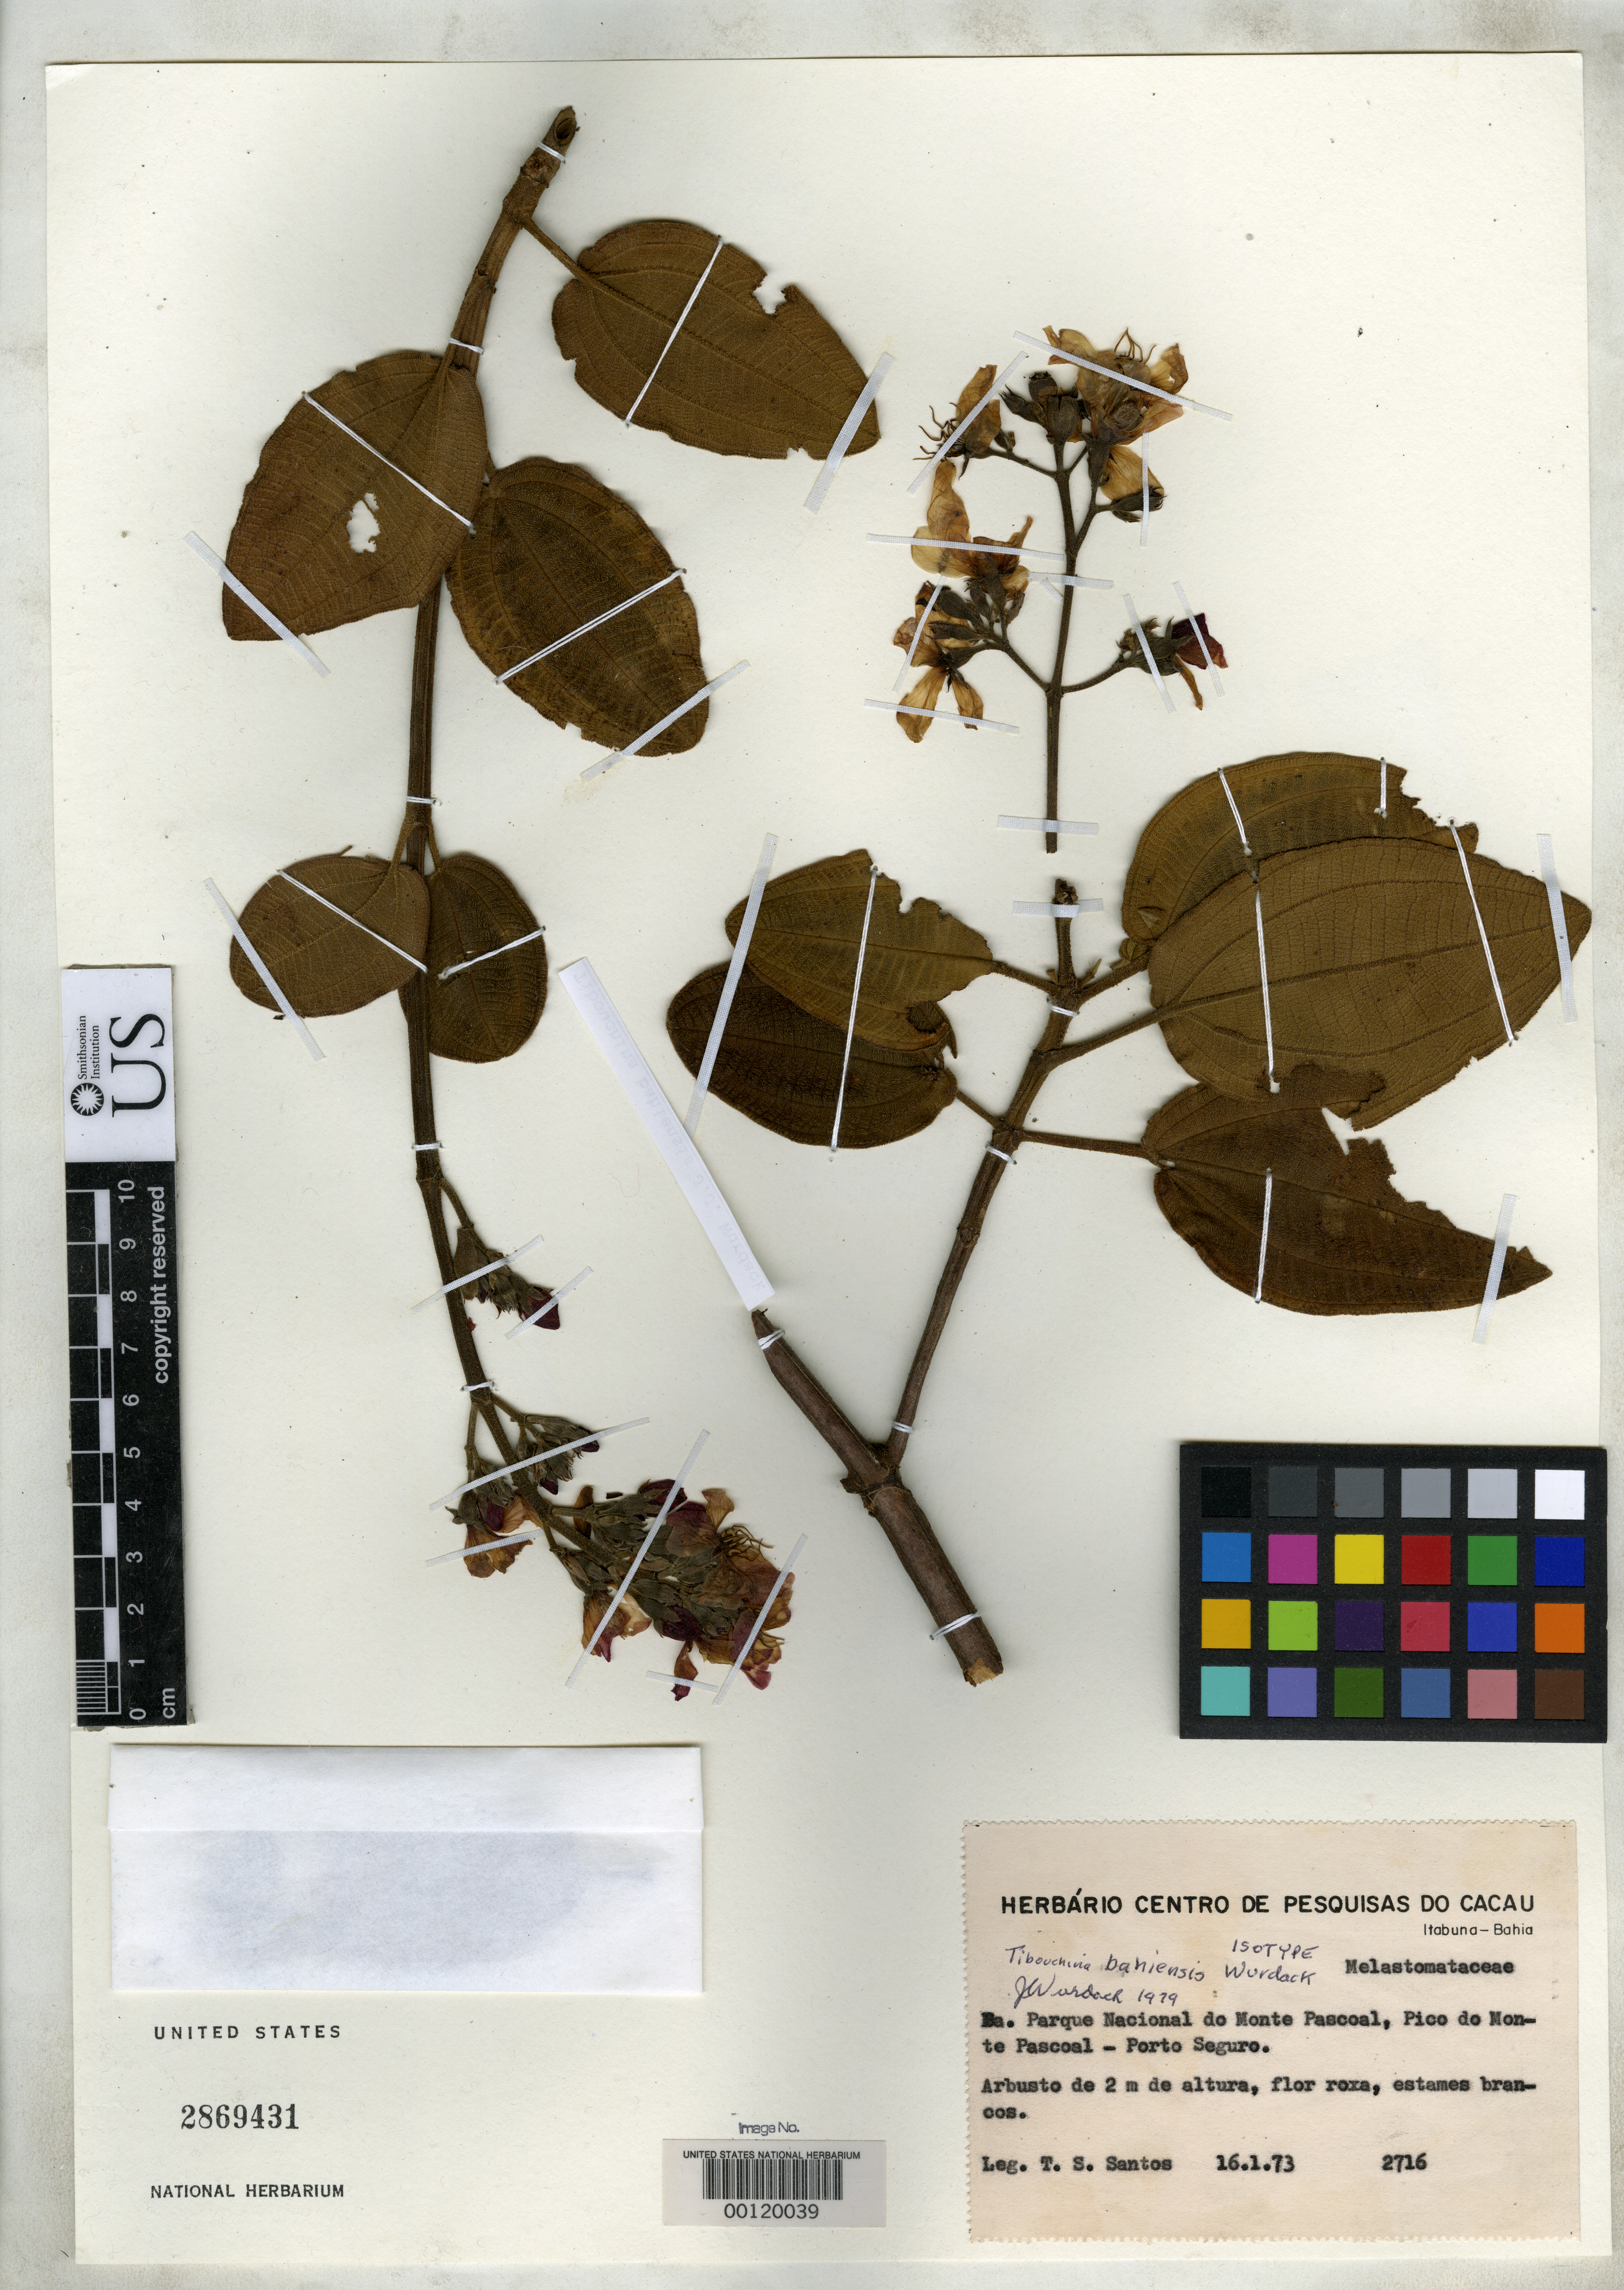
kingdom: Plantae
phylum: Tracheophyta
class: Magnoliopsida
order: Myrtales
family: Melastomataceae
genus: Tibouchina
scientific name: Tibouchina bahiensis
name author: Wurdack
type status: Isotype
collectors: T. S. Santos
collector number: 2716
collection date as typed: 16 Jan 1973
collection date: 1973-01-16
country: Brazil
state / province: Bahia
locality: Parque Nacional de Monte Pascual.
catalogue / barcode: US 2869431